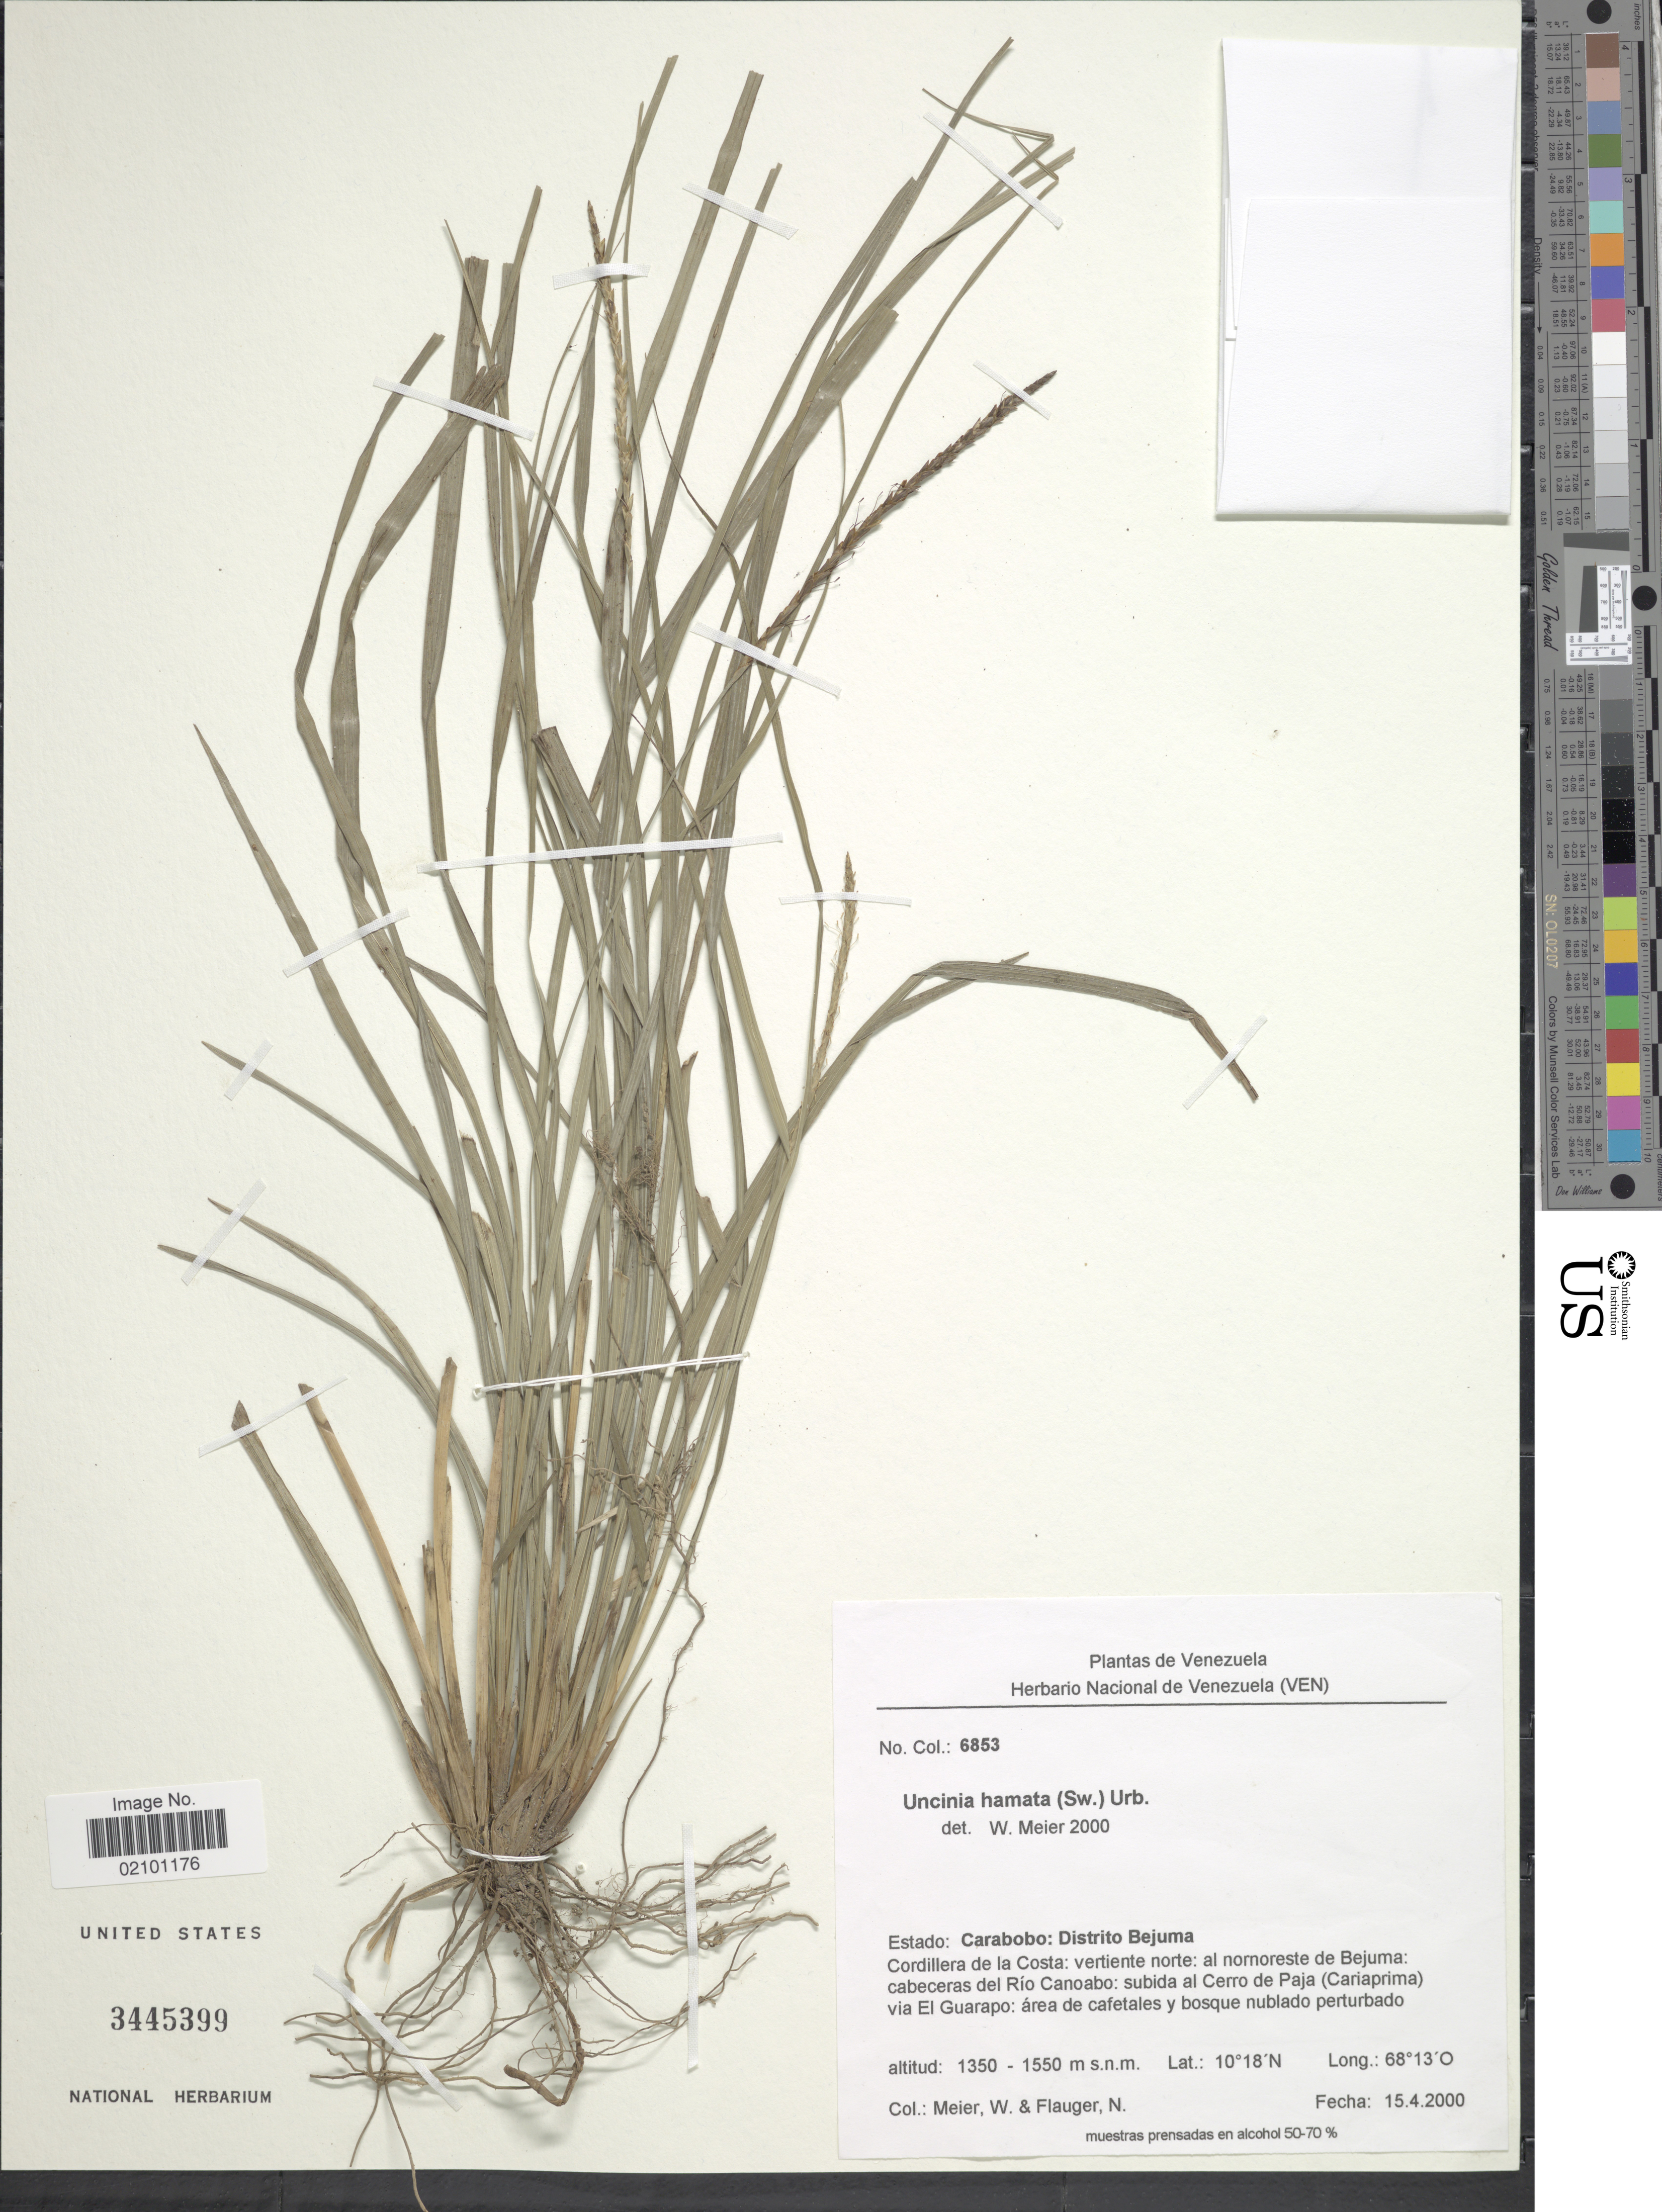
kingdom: Plantae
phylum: Tracheophyta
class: Liliopsida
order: Poales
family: Cyperaceae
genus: Carex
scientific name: Carex hamata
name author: Sw.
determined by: Strong, M. T., (US), Smithsonian Institution - National Museum of Natural History (UNITED STATES)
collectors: W. Meier & N. Flauger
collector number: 6853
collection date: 2000-04-15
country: Venezuela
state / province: Carabobo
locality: Distrito Bejuma, Cordillera de la Costa, vertiente norte, al nornoreste de Bejuma, cabeceras del Rio Canoabo, subida al Cerro de Paja (Cariaprima) via El Guarapo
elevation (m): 1350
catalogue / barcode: US 3445399